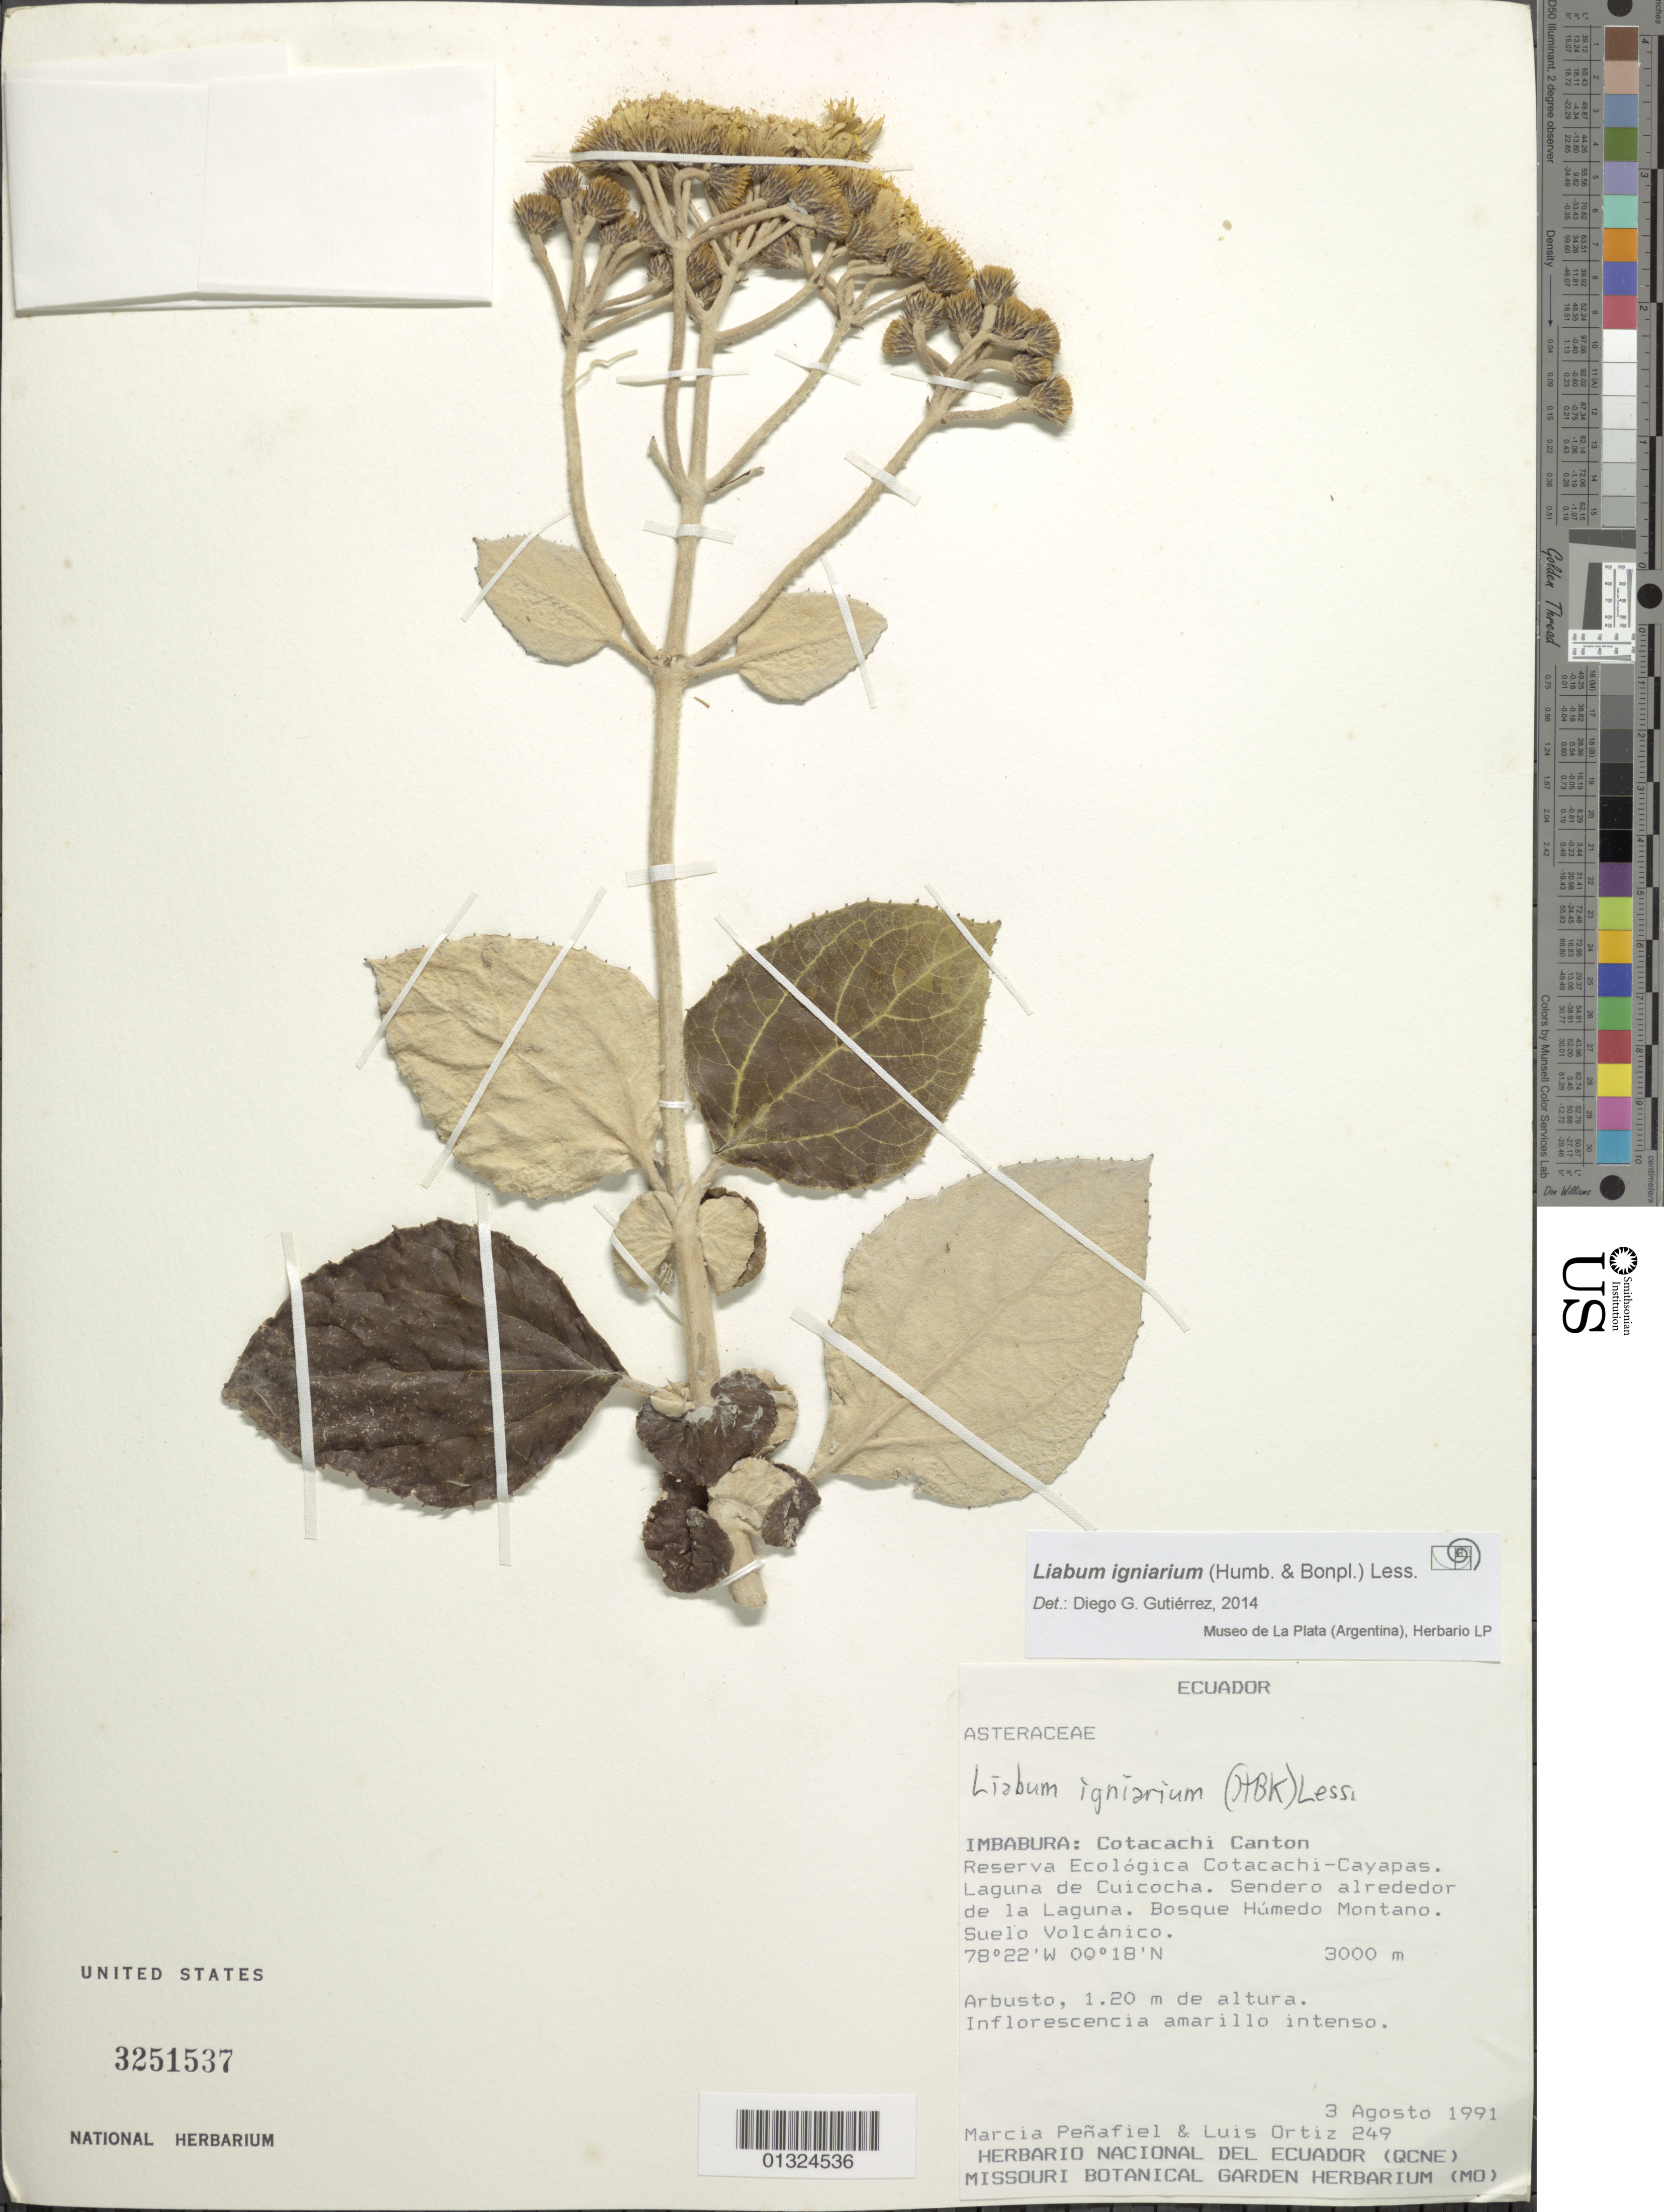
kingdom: Plantae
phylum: Tracheophyta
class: Magnoliopsida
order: Asterales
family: Asteraceae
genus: Liabum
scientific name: Liabum igniarium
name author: Less.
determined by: Gutierrez, D. G.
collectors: M. Penafiel & L. Ortiz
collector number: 249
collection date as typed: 03 Aug 1991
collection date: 1991-08-03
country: Ecuador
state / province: Imbabura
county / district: Cotacachi Canton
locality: Reserva Ecologica Cotacachi-Cayapas. Laguna de Cuicocha. Sendero alrededor de la Laguna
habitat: Bosque humedo montano; suelo volcanico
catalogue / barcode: US 3251537